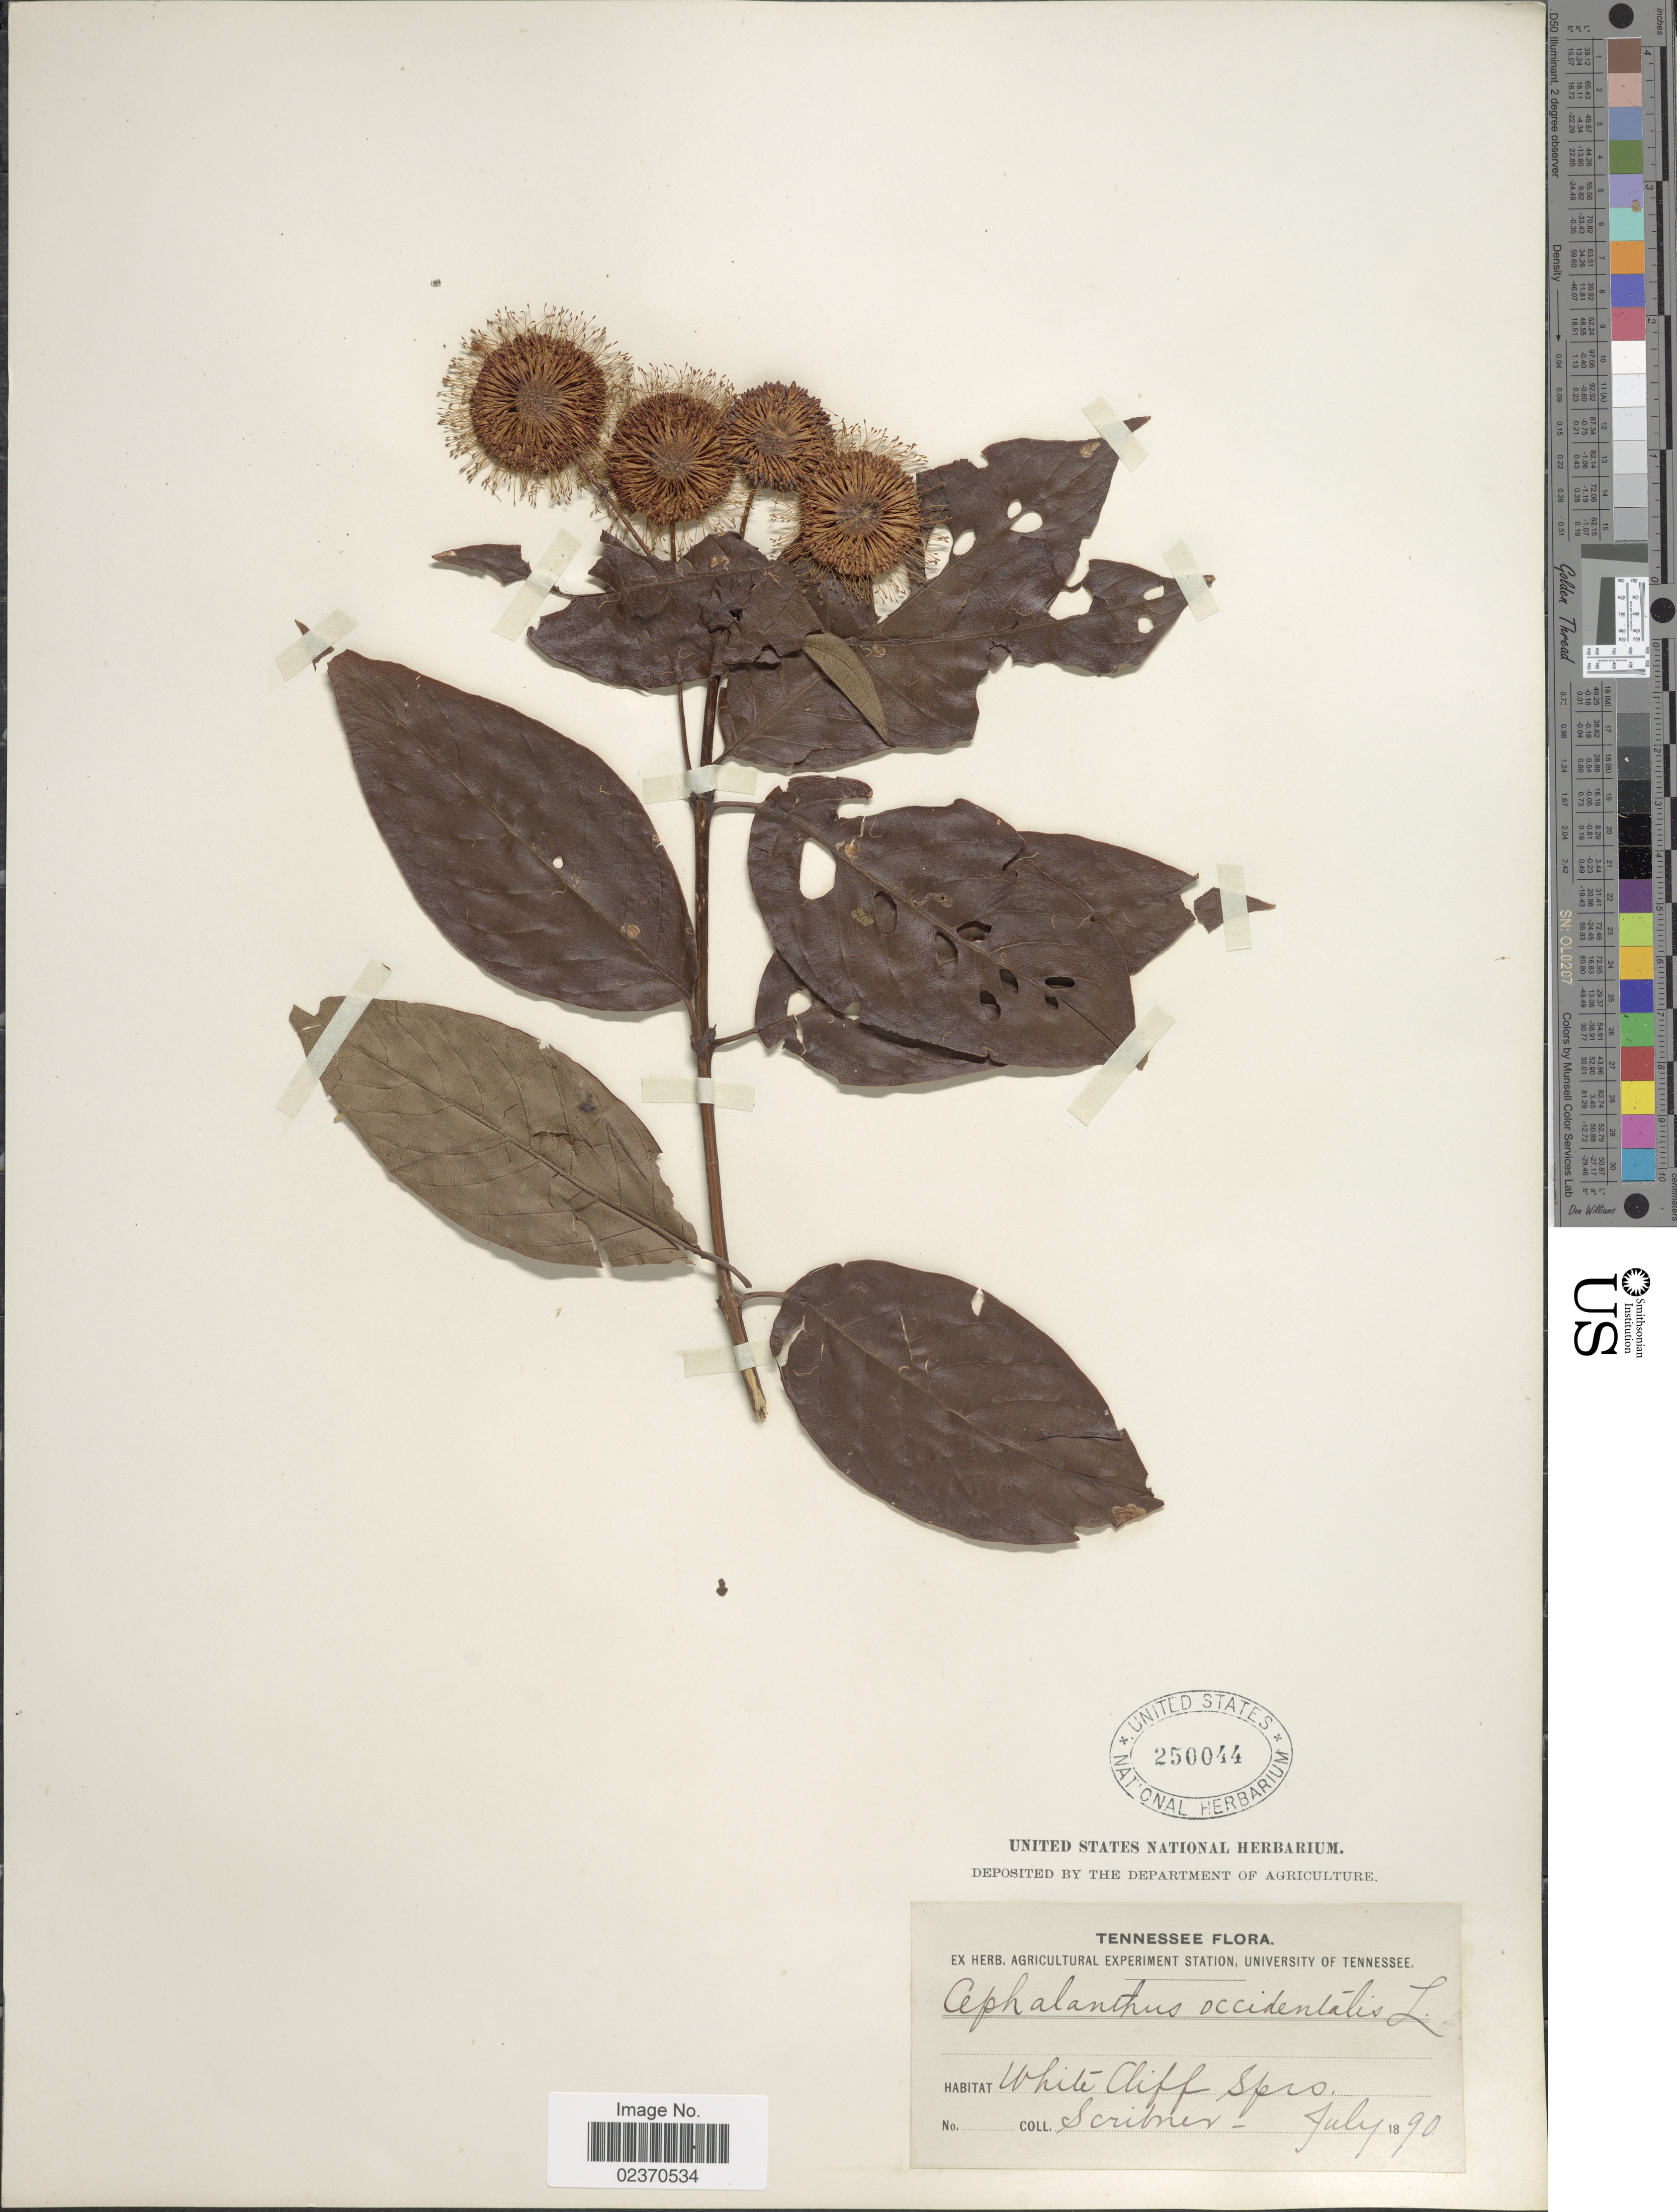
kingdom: Plantae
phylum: Tracheophyta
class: Magnoliopsida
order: Gentianales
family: Rubiaceae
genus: Cephalanthus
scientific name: Cephalanthus occidentalis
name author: L.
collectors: Scribner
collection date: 1890-07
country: United States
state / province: Tennessee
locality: White Cliff Sprs.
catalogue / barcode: US 250044